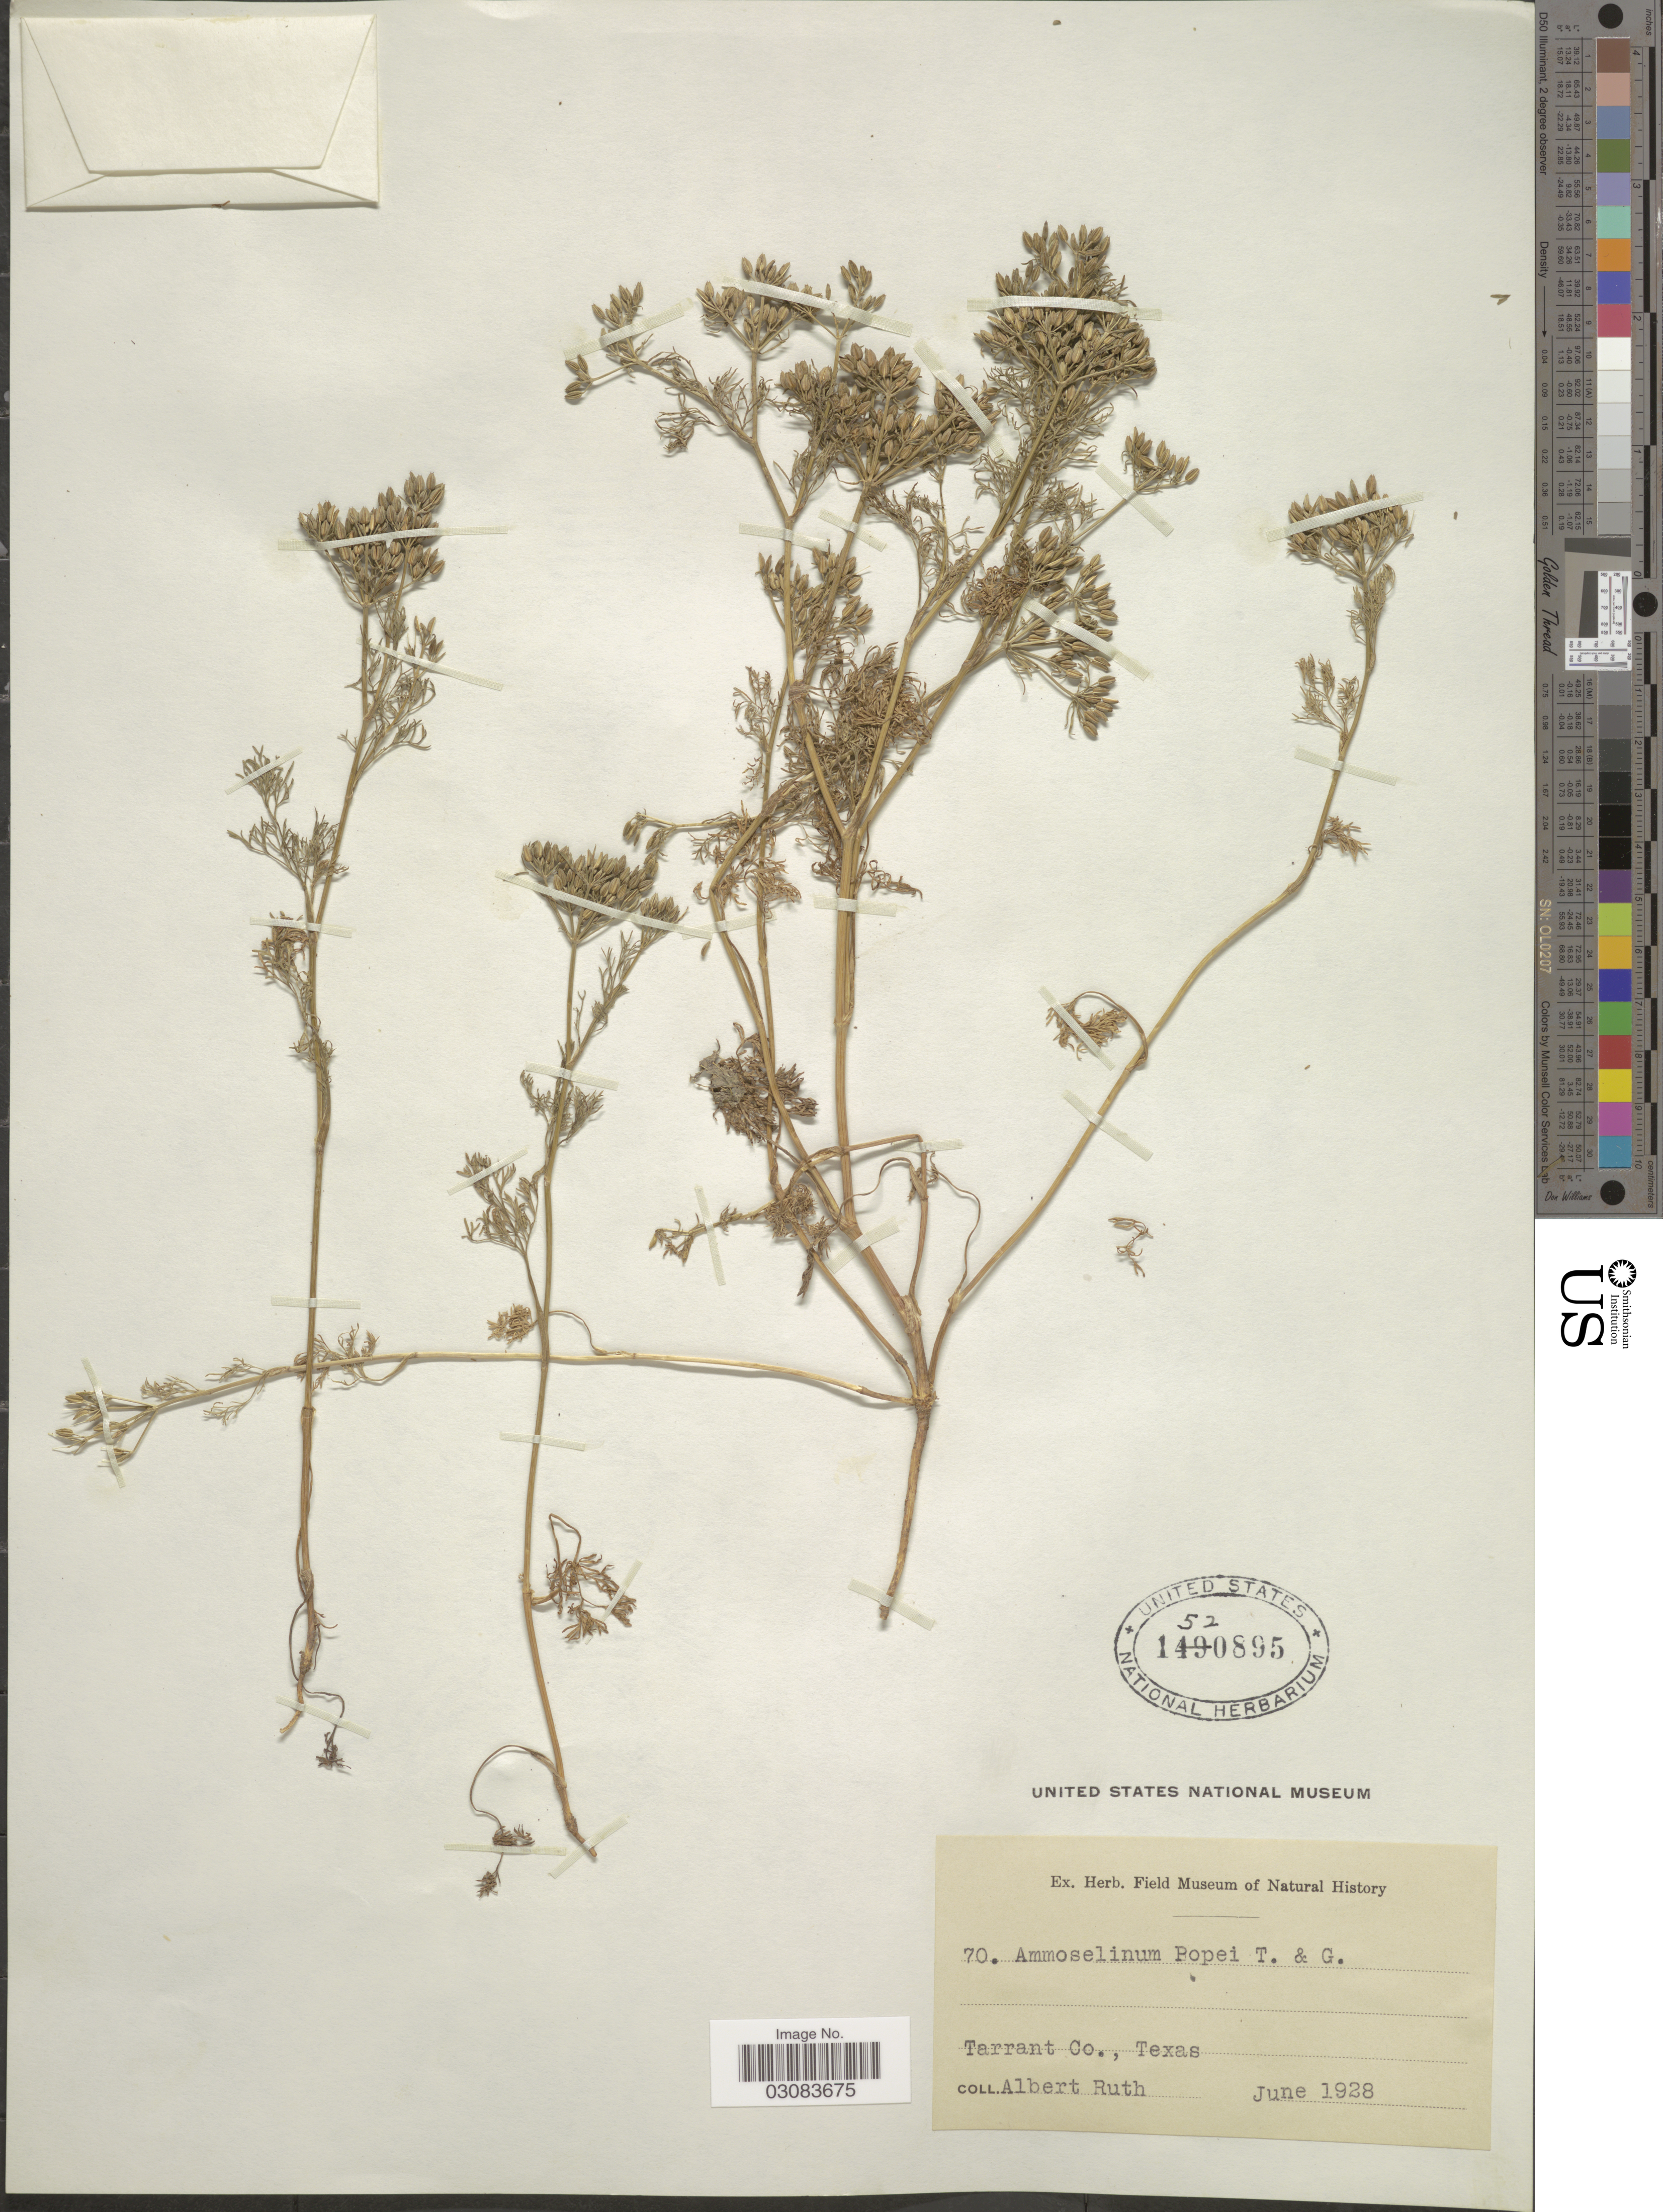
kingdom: Plantae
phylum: Tracheophyta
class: Magnoliopsida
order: Apiales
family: Apiaceae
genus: Ammoselinum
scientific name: Ammoselinum popei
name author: Torr. & A. Gray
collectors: A. Ruth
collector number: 70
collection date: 1928-06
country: United States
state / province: Texas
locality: Tarrant Co.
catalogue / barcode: US 1520895